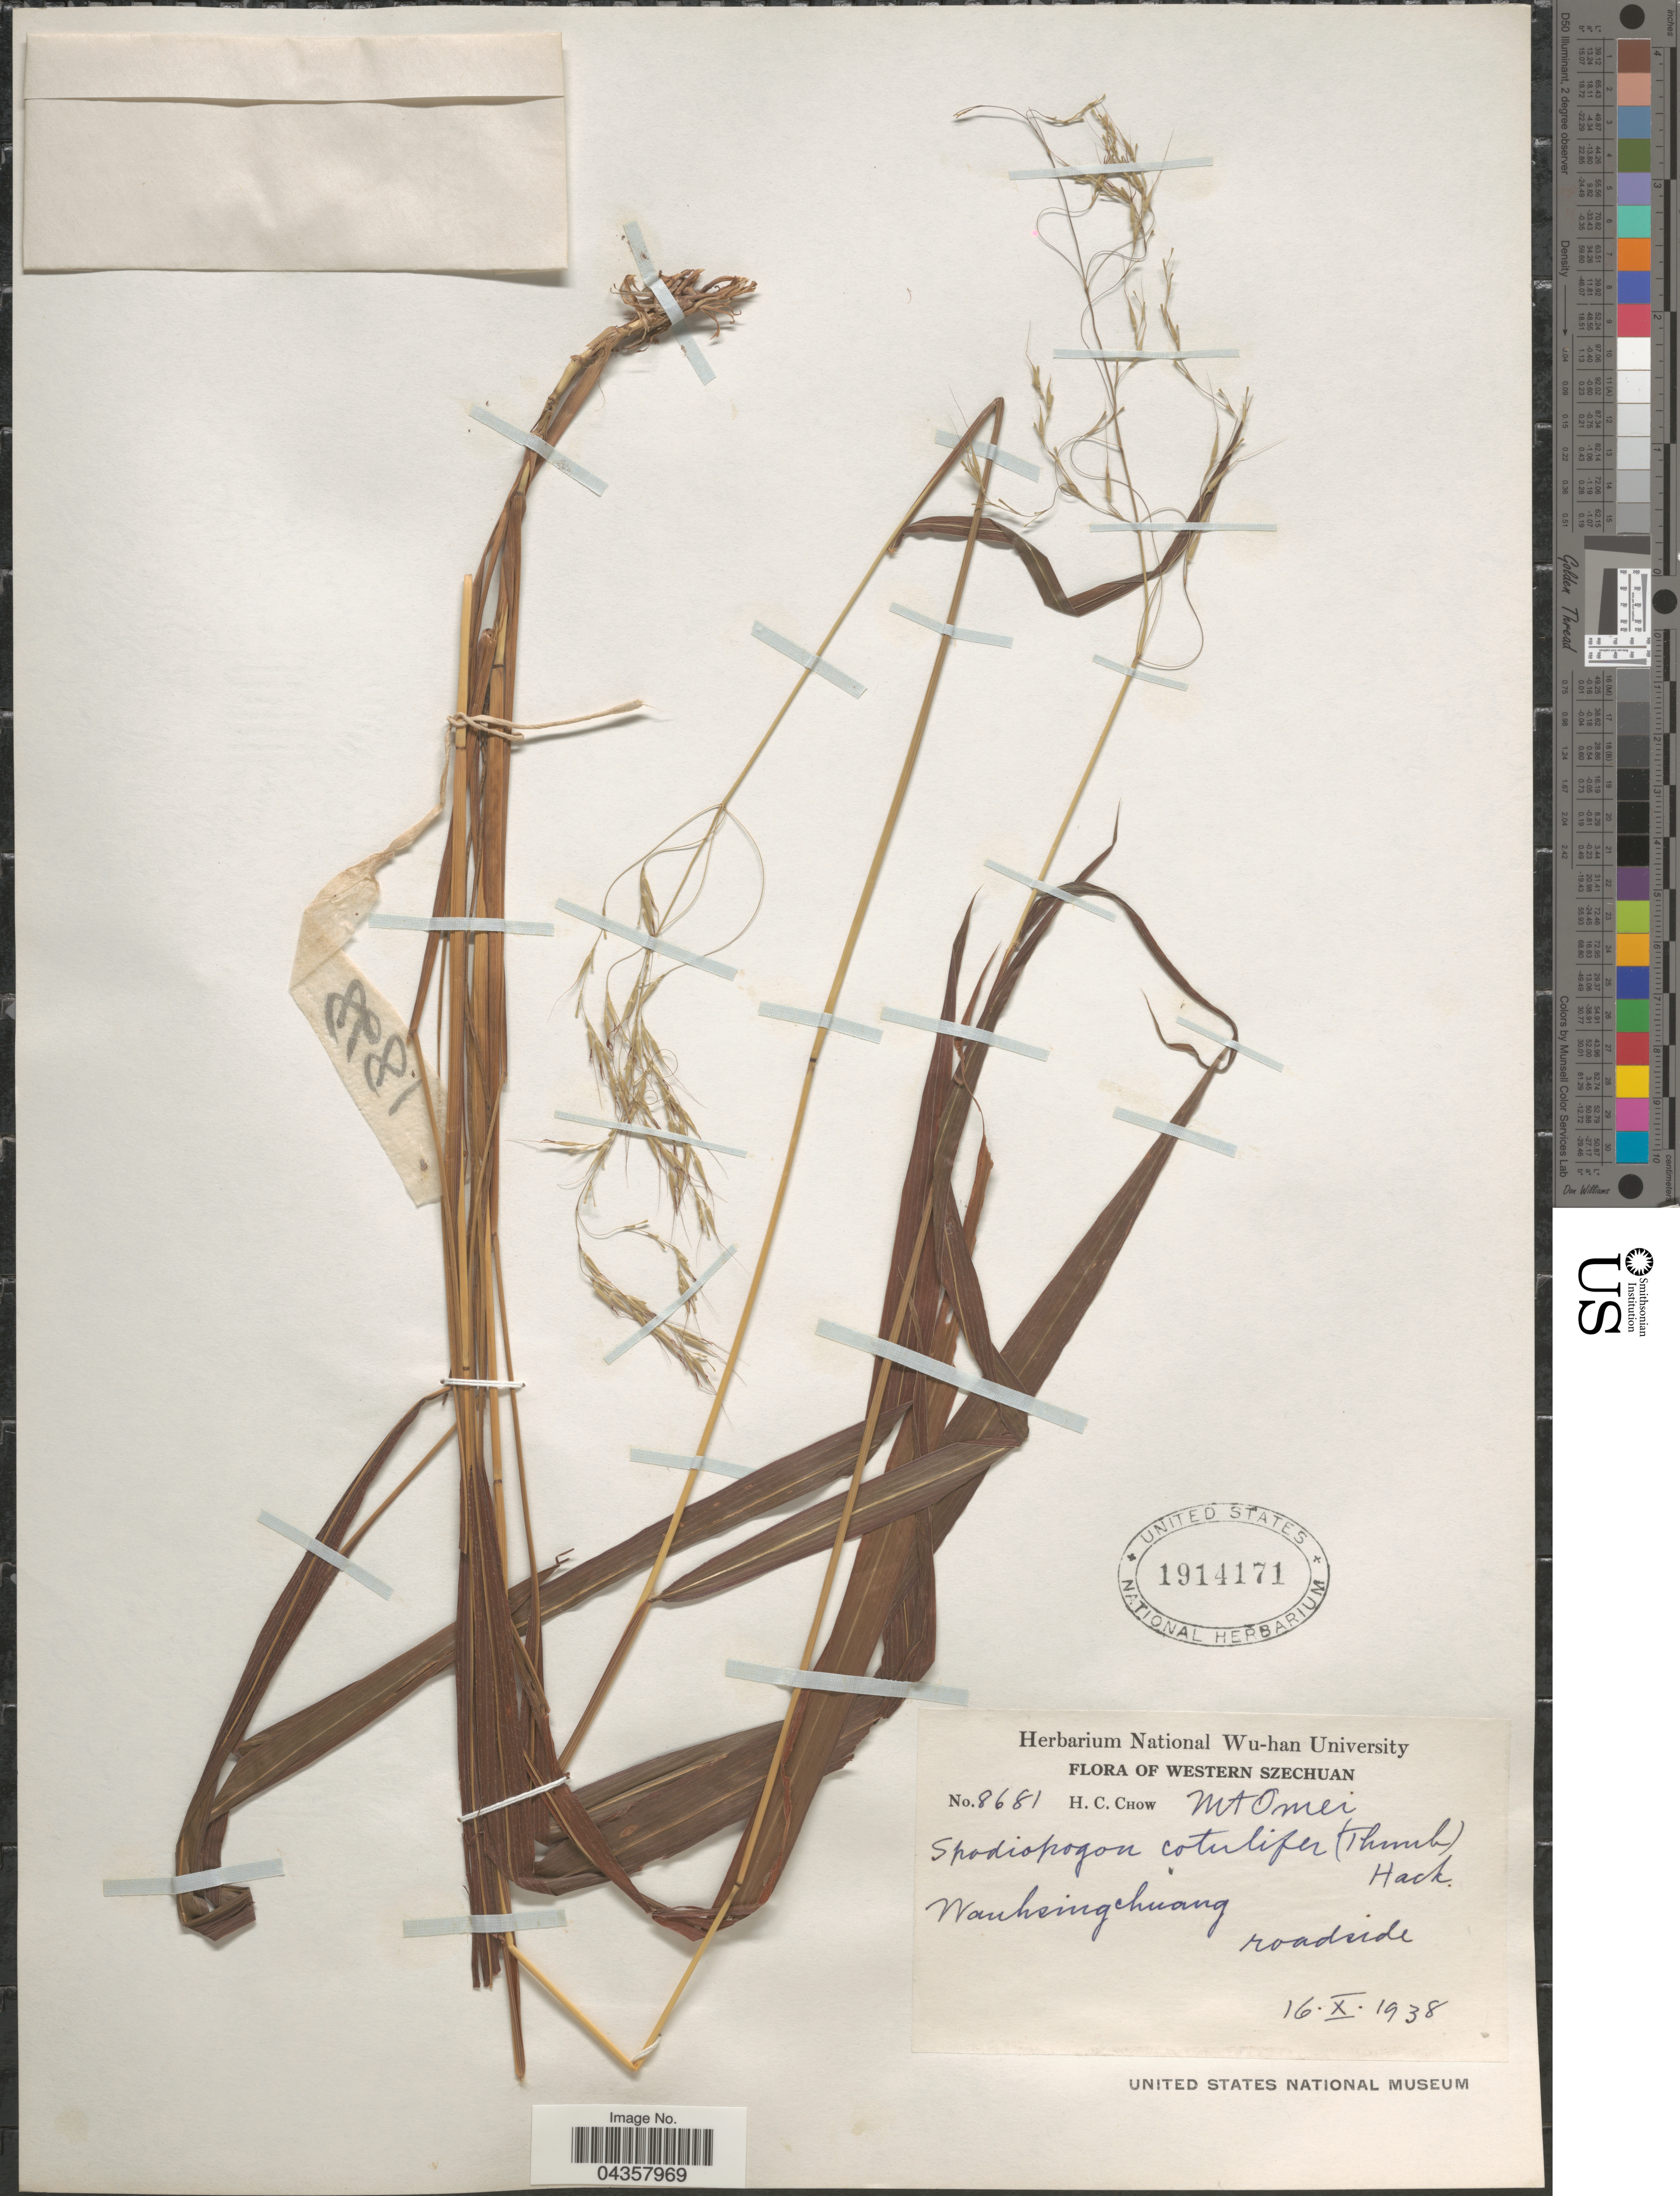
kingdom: Plantae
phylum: Tracheophyta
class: Liliopsida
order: Poales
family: Poaceae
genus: Spodiopogon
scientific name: Spodiopogon cotulifer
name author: (Thunb.) Hack.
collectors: H. Chow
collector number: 8681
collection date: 1938-10-16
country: China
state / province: Sichuan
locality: Western Szechuan. Wanhsingchuang roadside. Mt. Omei.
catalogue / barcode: US 1914171